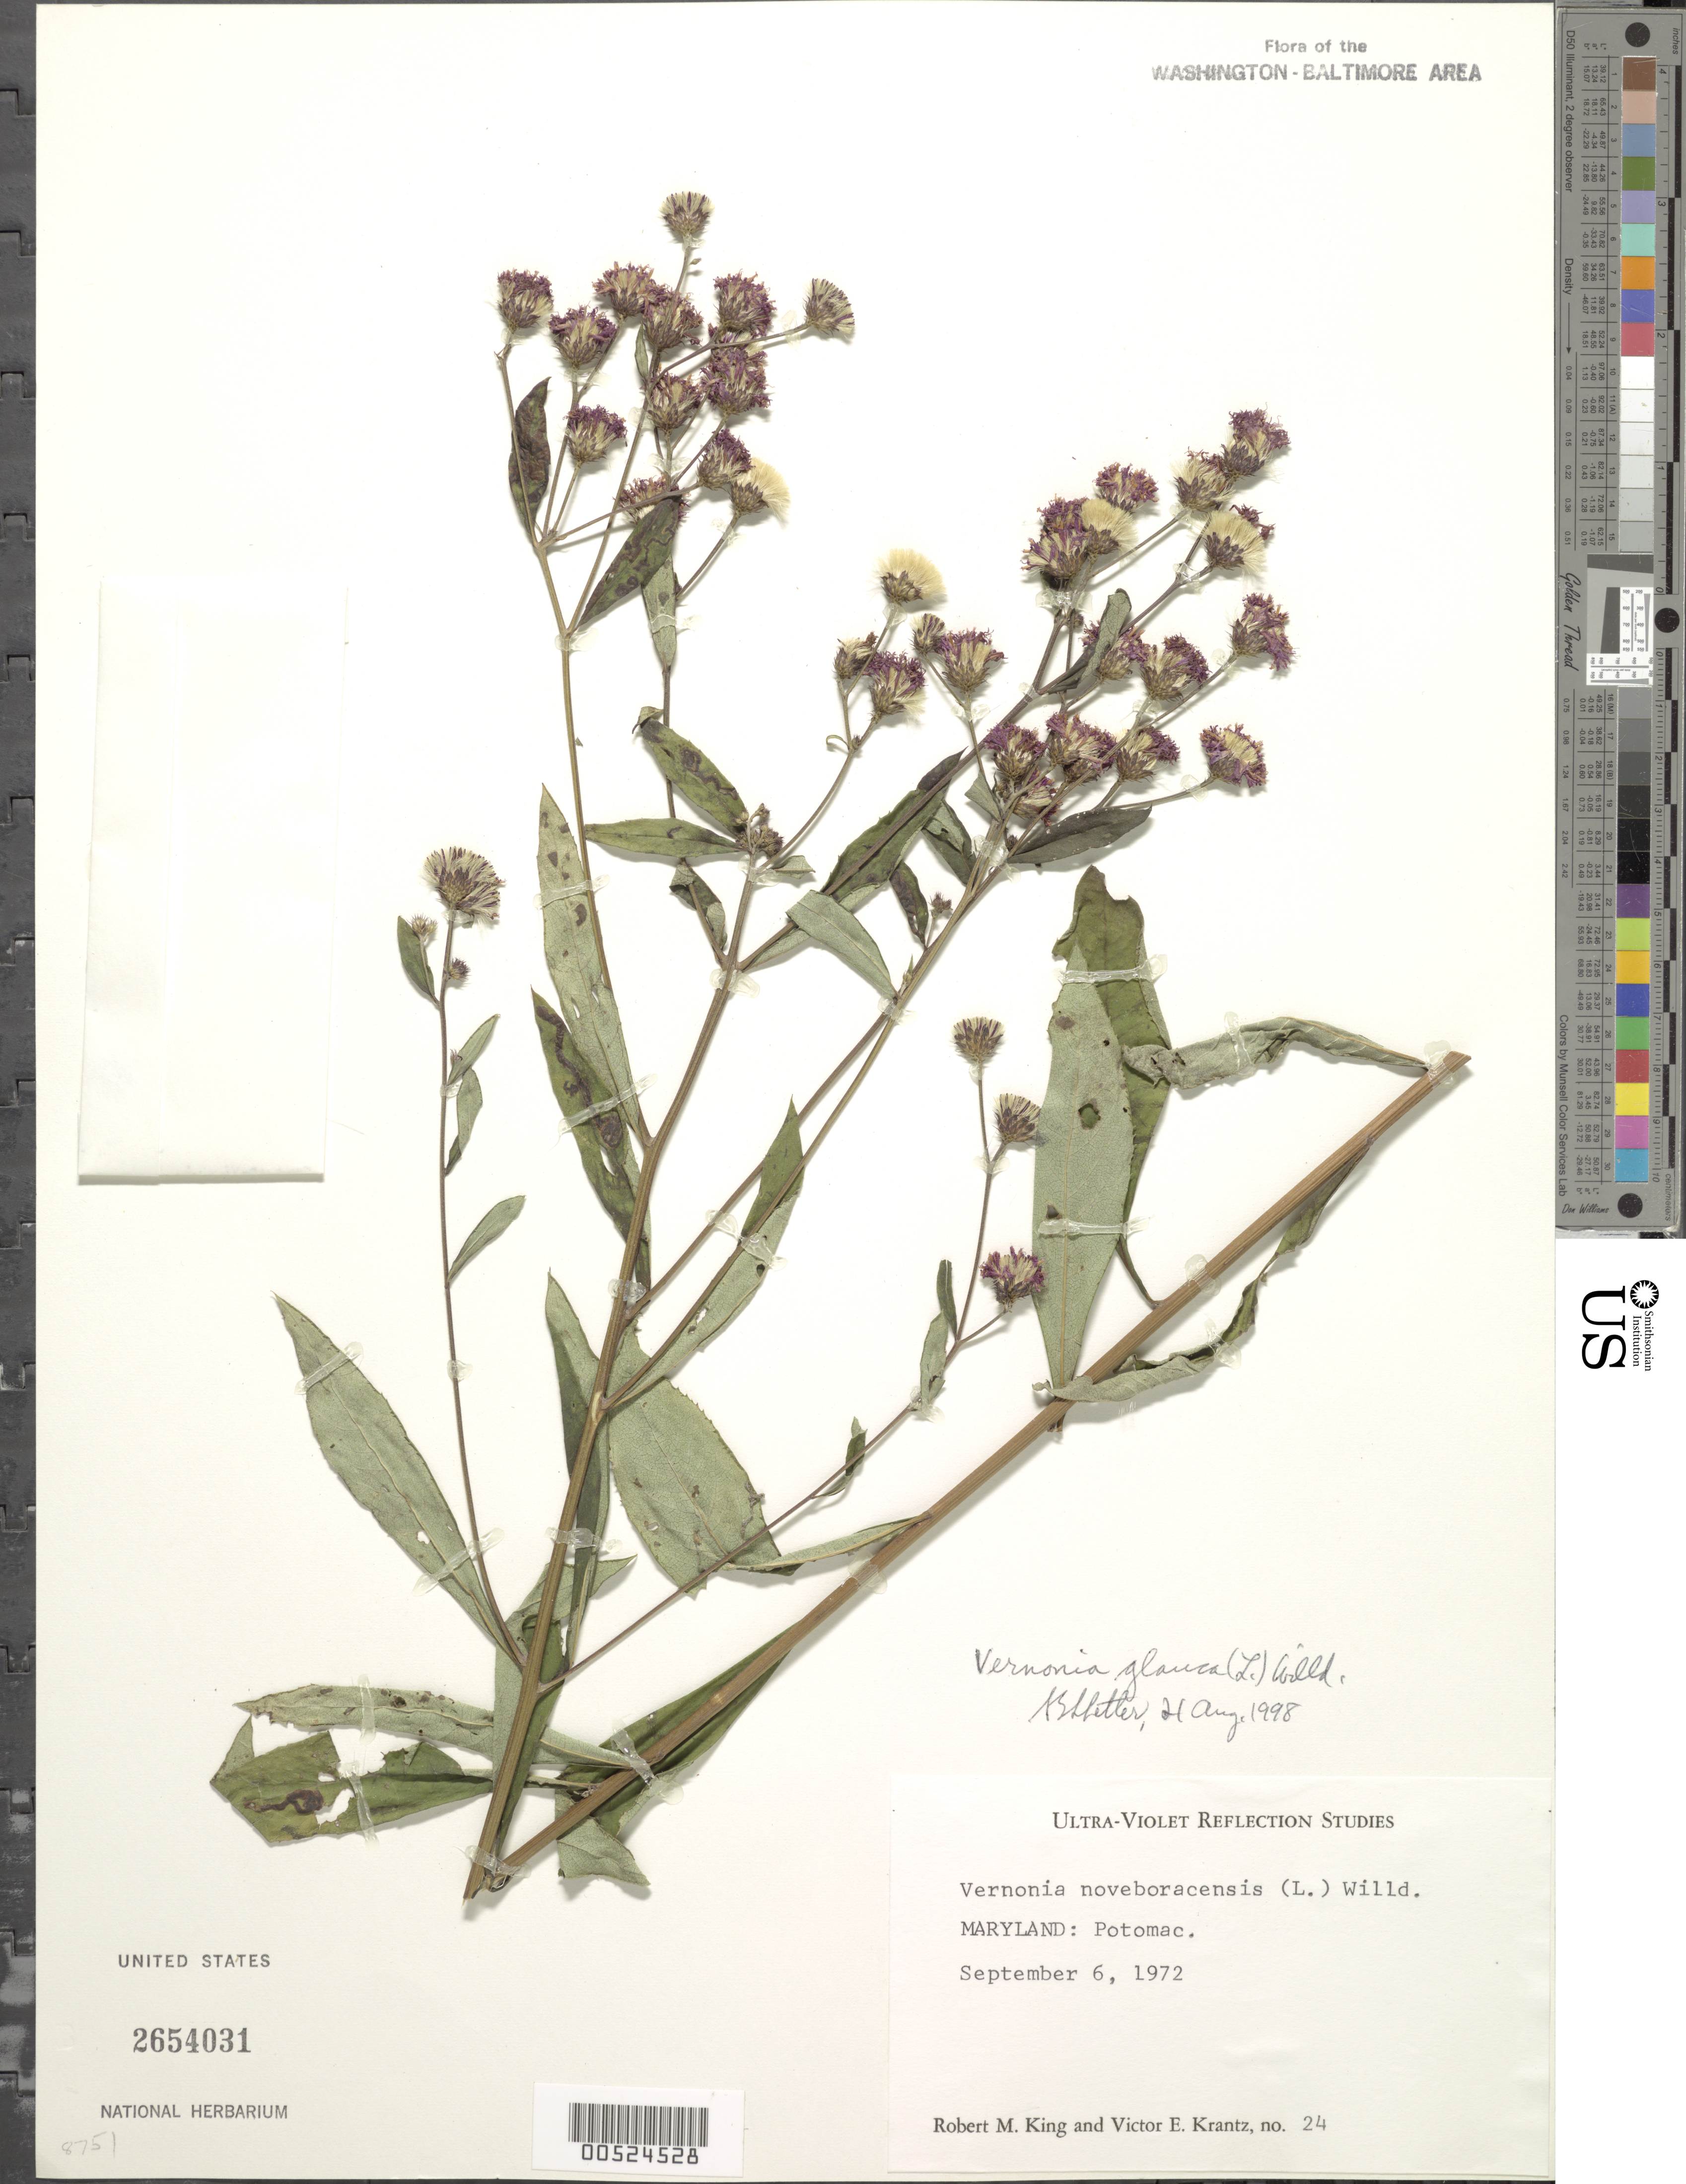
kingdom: Plantae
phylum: Tracheophyta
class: Magnoliopsida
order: Asterales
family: Asteraceae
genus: Vernonia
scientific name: Vernonia glauca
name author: (L.) Willd.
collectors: R. M. King & V. Krantz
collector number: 24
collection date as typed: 06 Sep 1972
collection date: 1972-09-06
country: United States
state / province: Maryland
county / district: Montgomery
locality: Potomac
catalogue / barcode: US 2654031